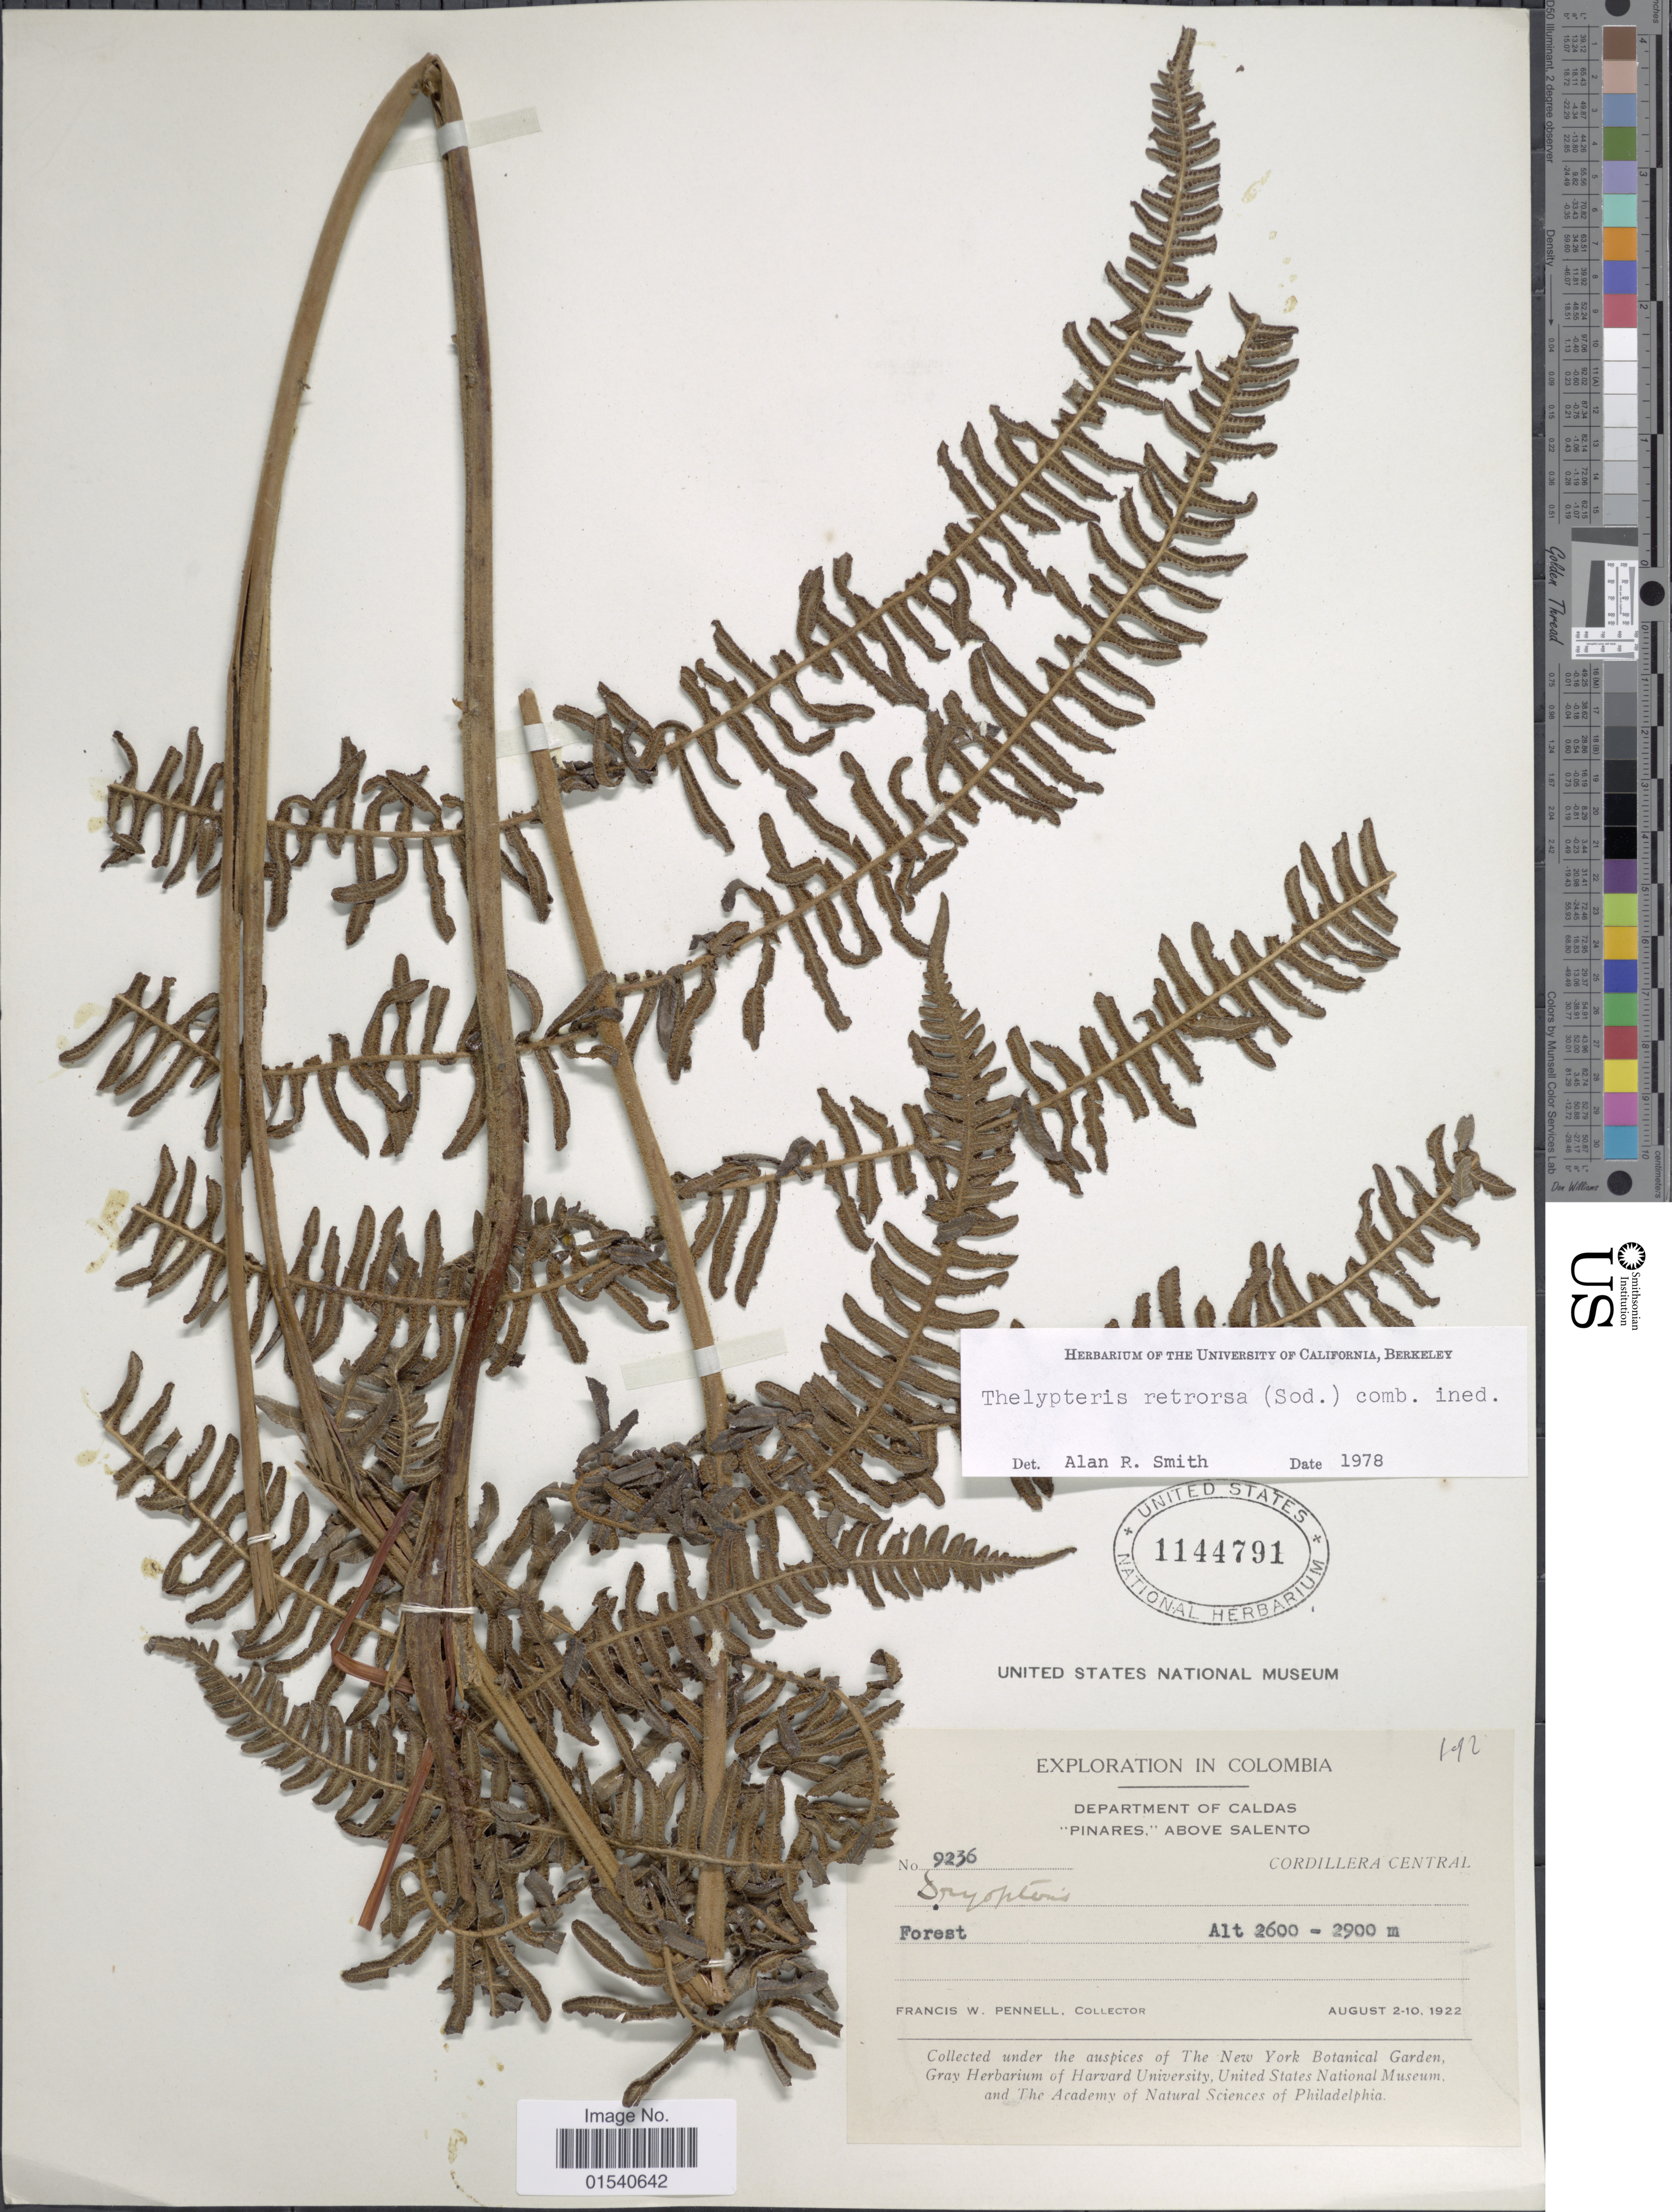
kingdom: Plantae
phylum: Tracheophyta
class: Polypodiopsida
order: Polypodiales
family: Thelypteridaceae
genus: Amauropelta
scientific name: Amauropelta pilosohispida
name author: (Hook.) A.R. Sm.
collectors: F. W. Pennell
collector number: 9236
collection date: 1922-08-02/1922-08-10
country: Colombia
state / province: Caldas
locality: Department of Caldas 'Pinares,' above Salento, Cordillera Central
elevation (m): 2600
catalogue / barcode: US 1144791